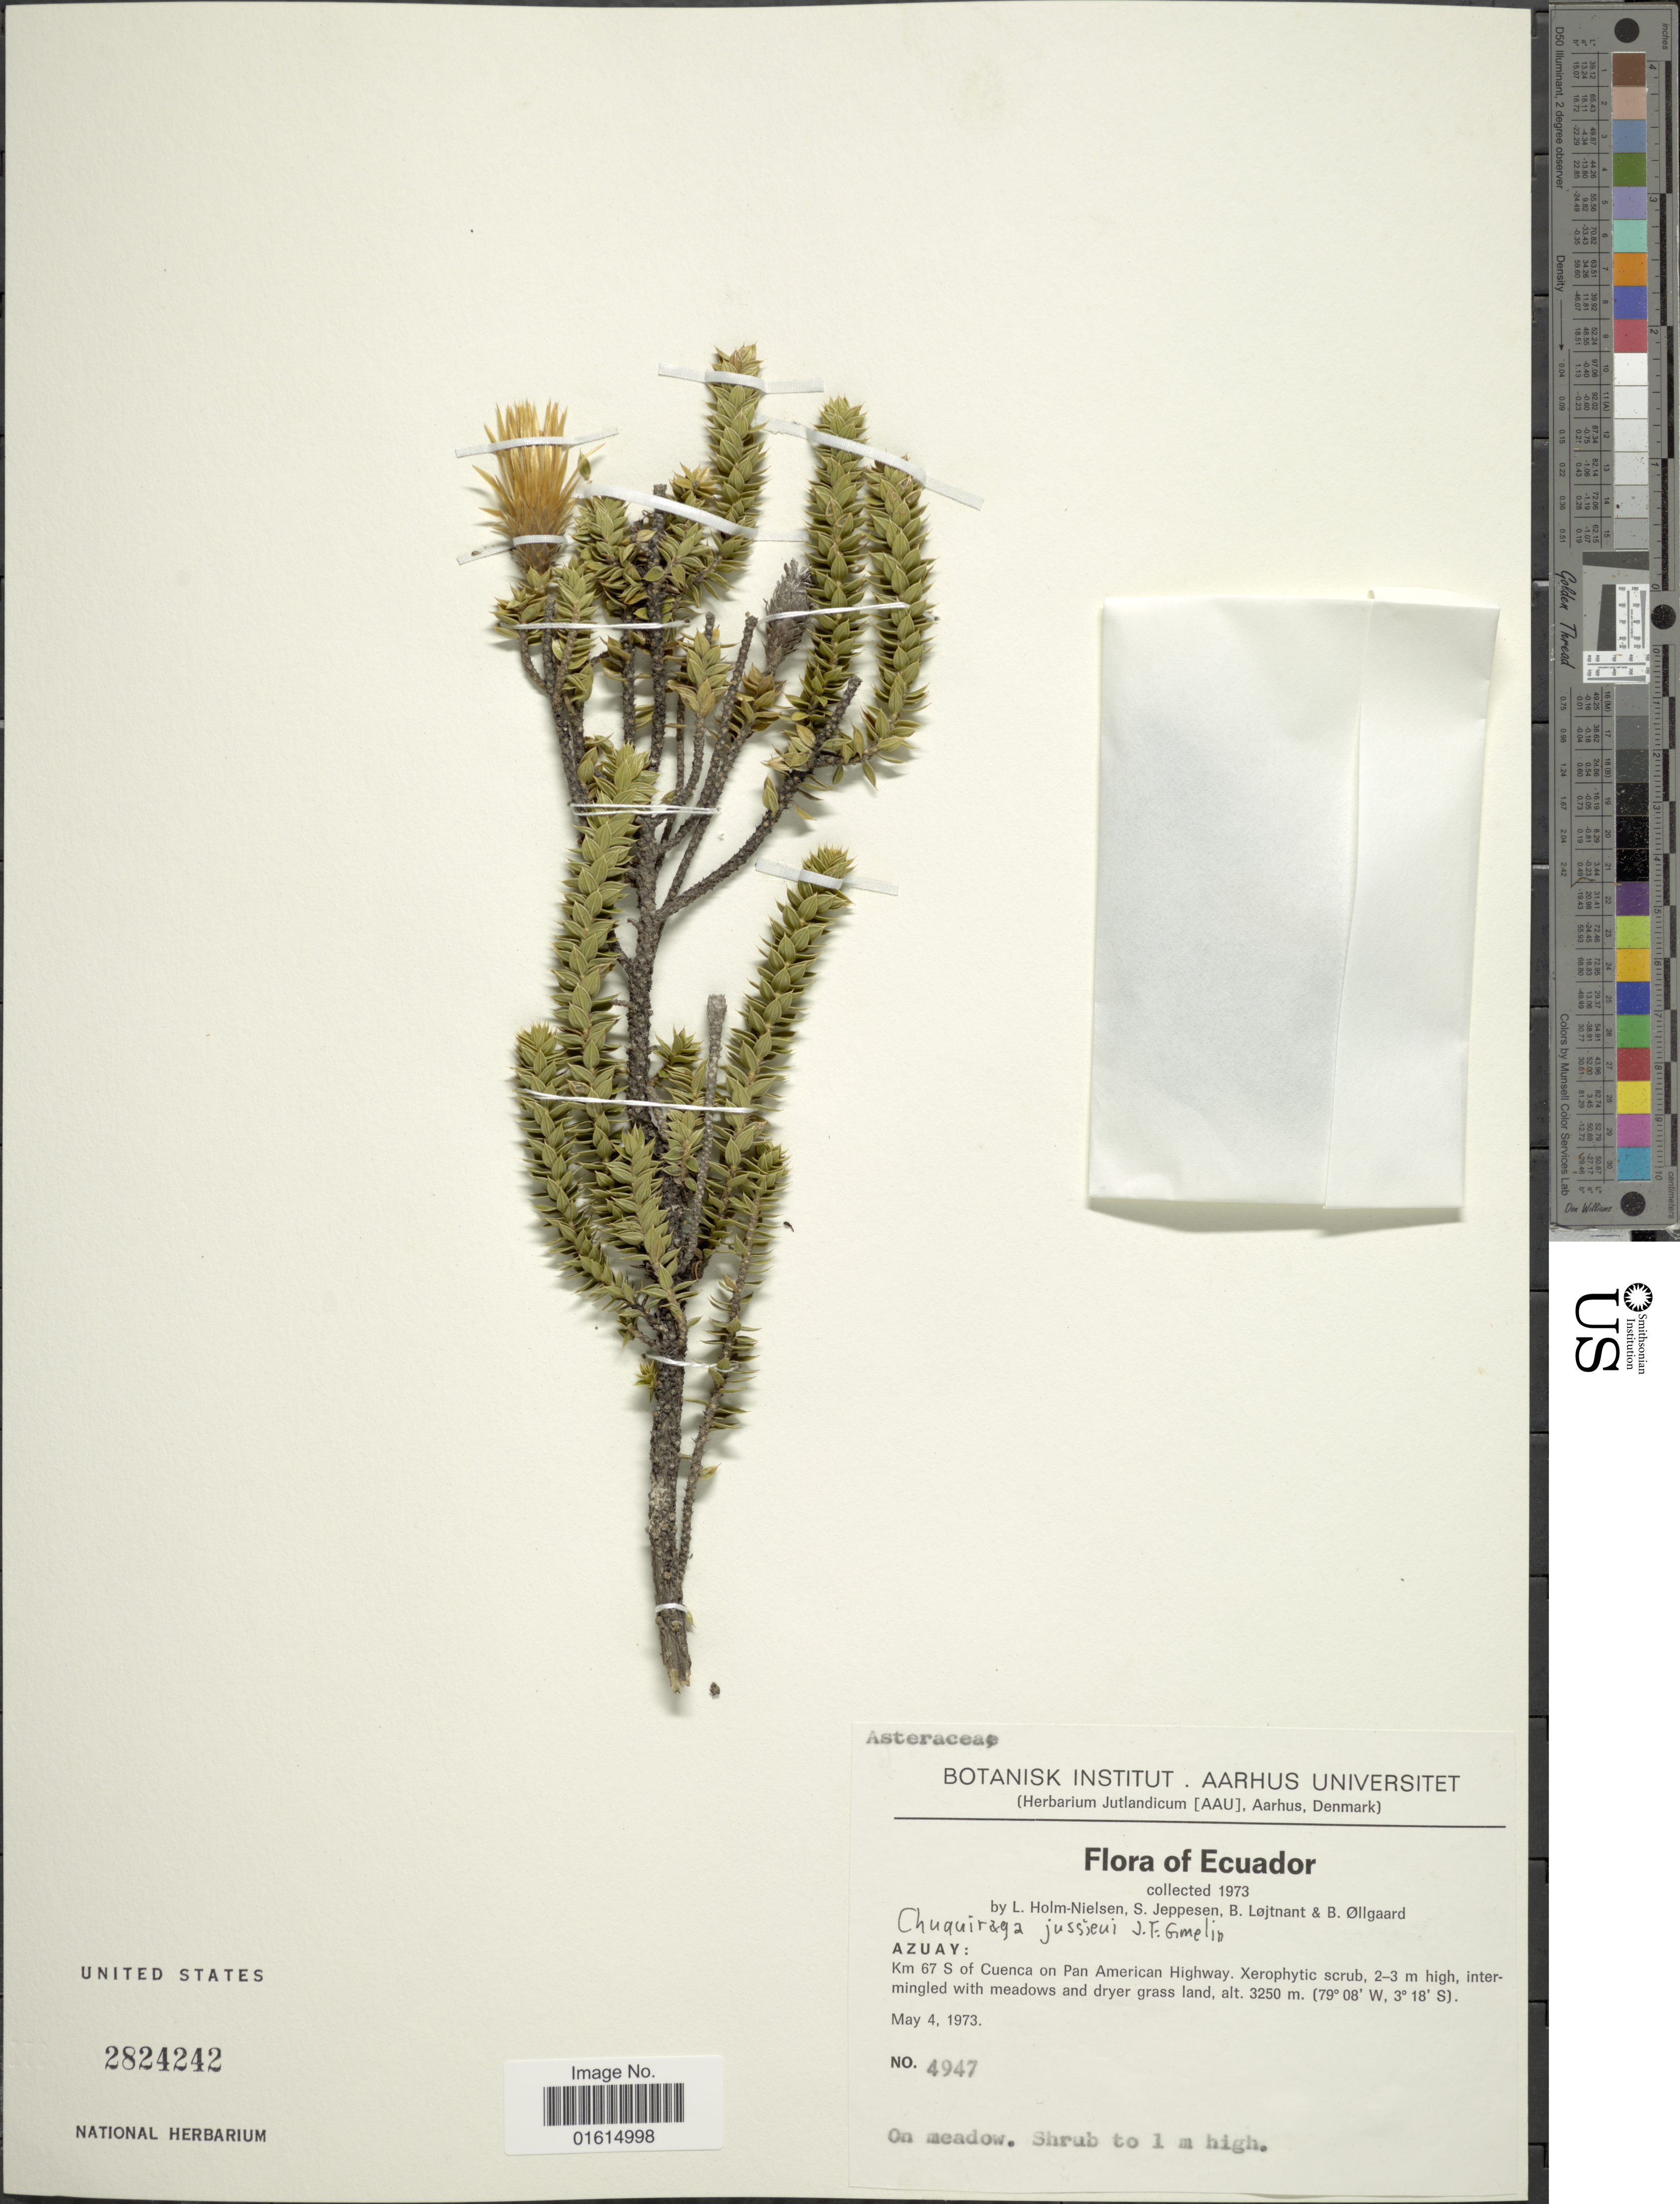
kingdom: Plantae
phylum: Tracheophyta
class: Magnoliopsida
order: Asterales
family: Asteraceae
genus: Chuquiraga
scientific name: Chuquiraga jussieui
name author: J.F. Gmel.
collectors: L. B. Holm-Nielsen, S. Jeppesen, B. Löjtnant & B. Ollgaart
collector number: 4947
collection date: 1973-05-04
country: Ecuador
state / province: Azuay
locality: Km 67 S of Cuenca on Pan American Highway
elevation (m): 3250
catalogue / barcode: US 2824242